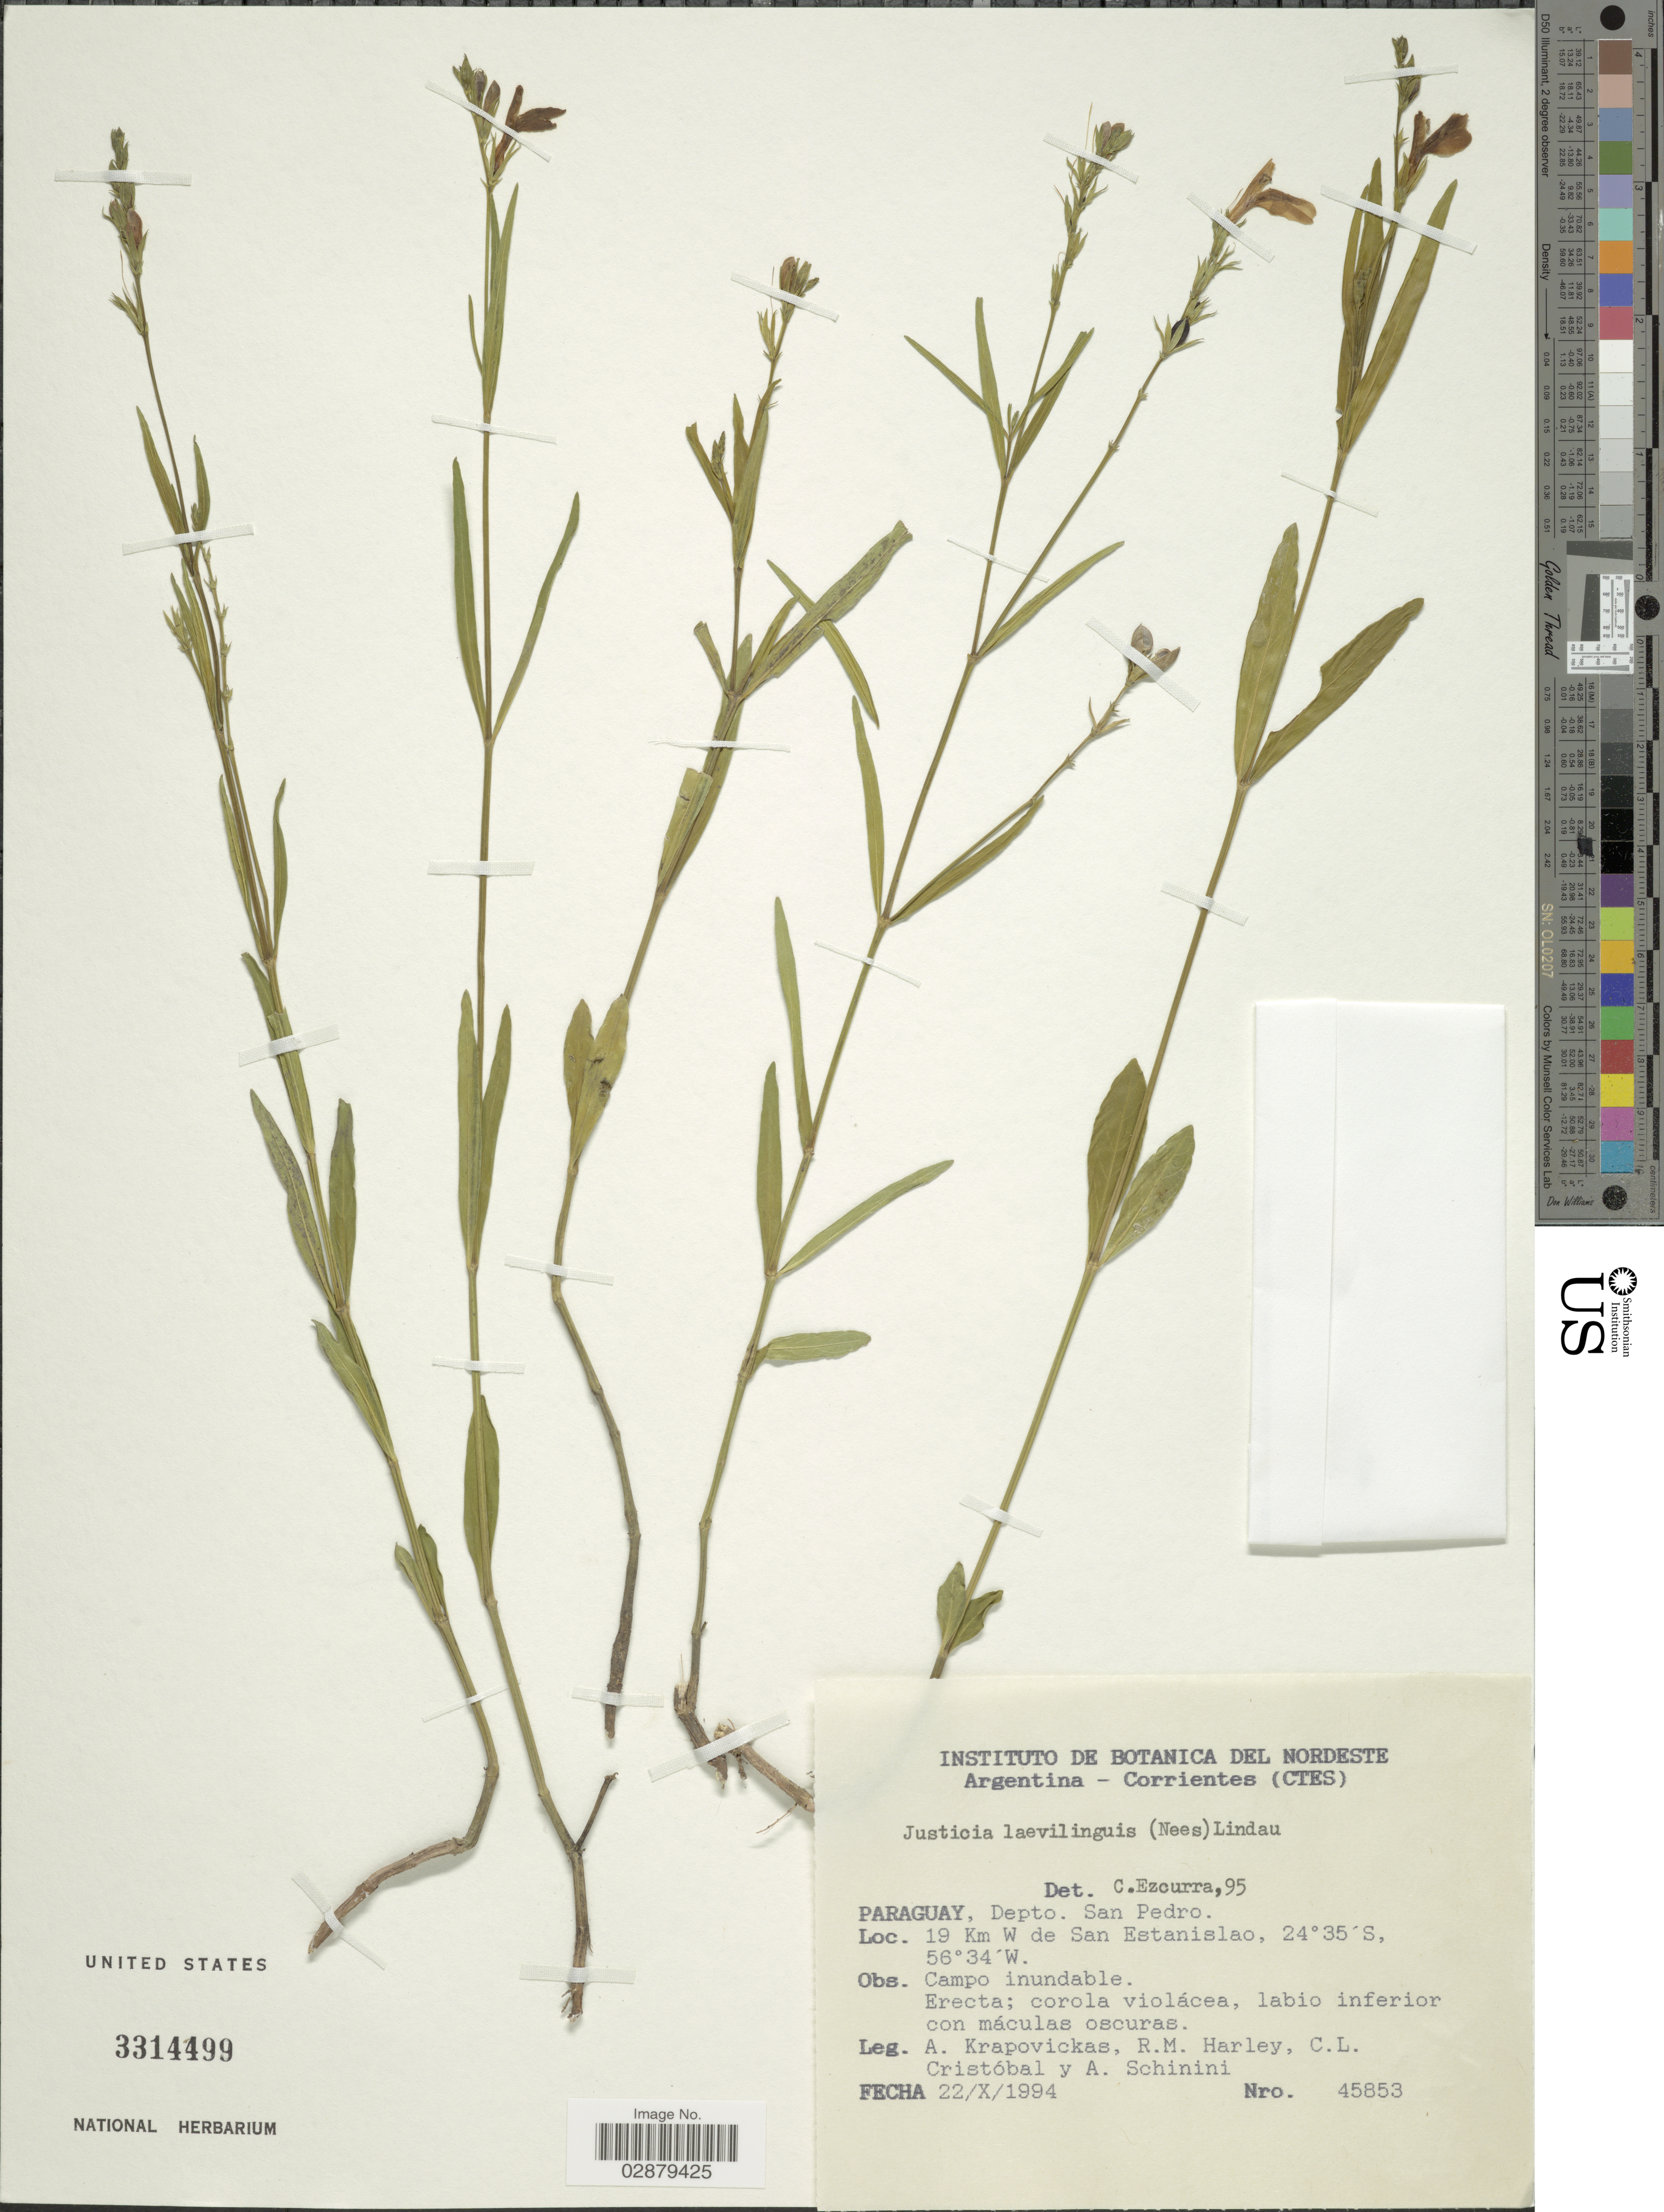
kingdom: Plantae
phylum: Tracheophyta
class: Magnoliopsida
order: Lamiales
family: Acanthaceae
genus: Justicia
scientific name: Justicia laevilinguis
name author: (Nees) Lindau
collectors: A. Krapovickas, R. M. Harley, C. L. Cristóbal & A. Schinini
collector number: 45853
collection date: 1994-10-22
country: Paraguay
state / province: San Pedro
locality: Dpto. San Pedro. 10 Km W de San Estanislao.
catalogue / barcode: US 3314499